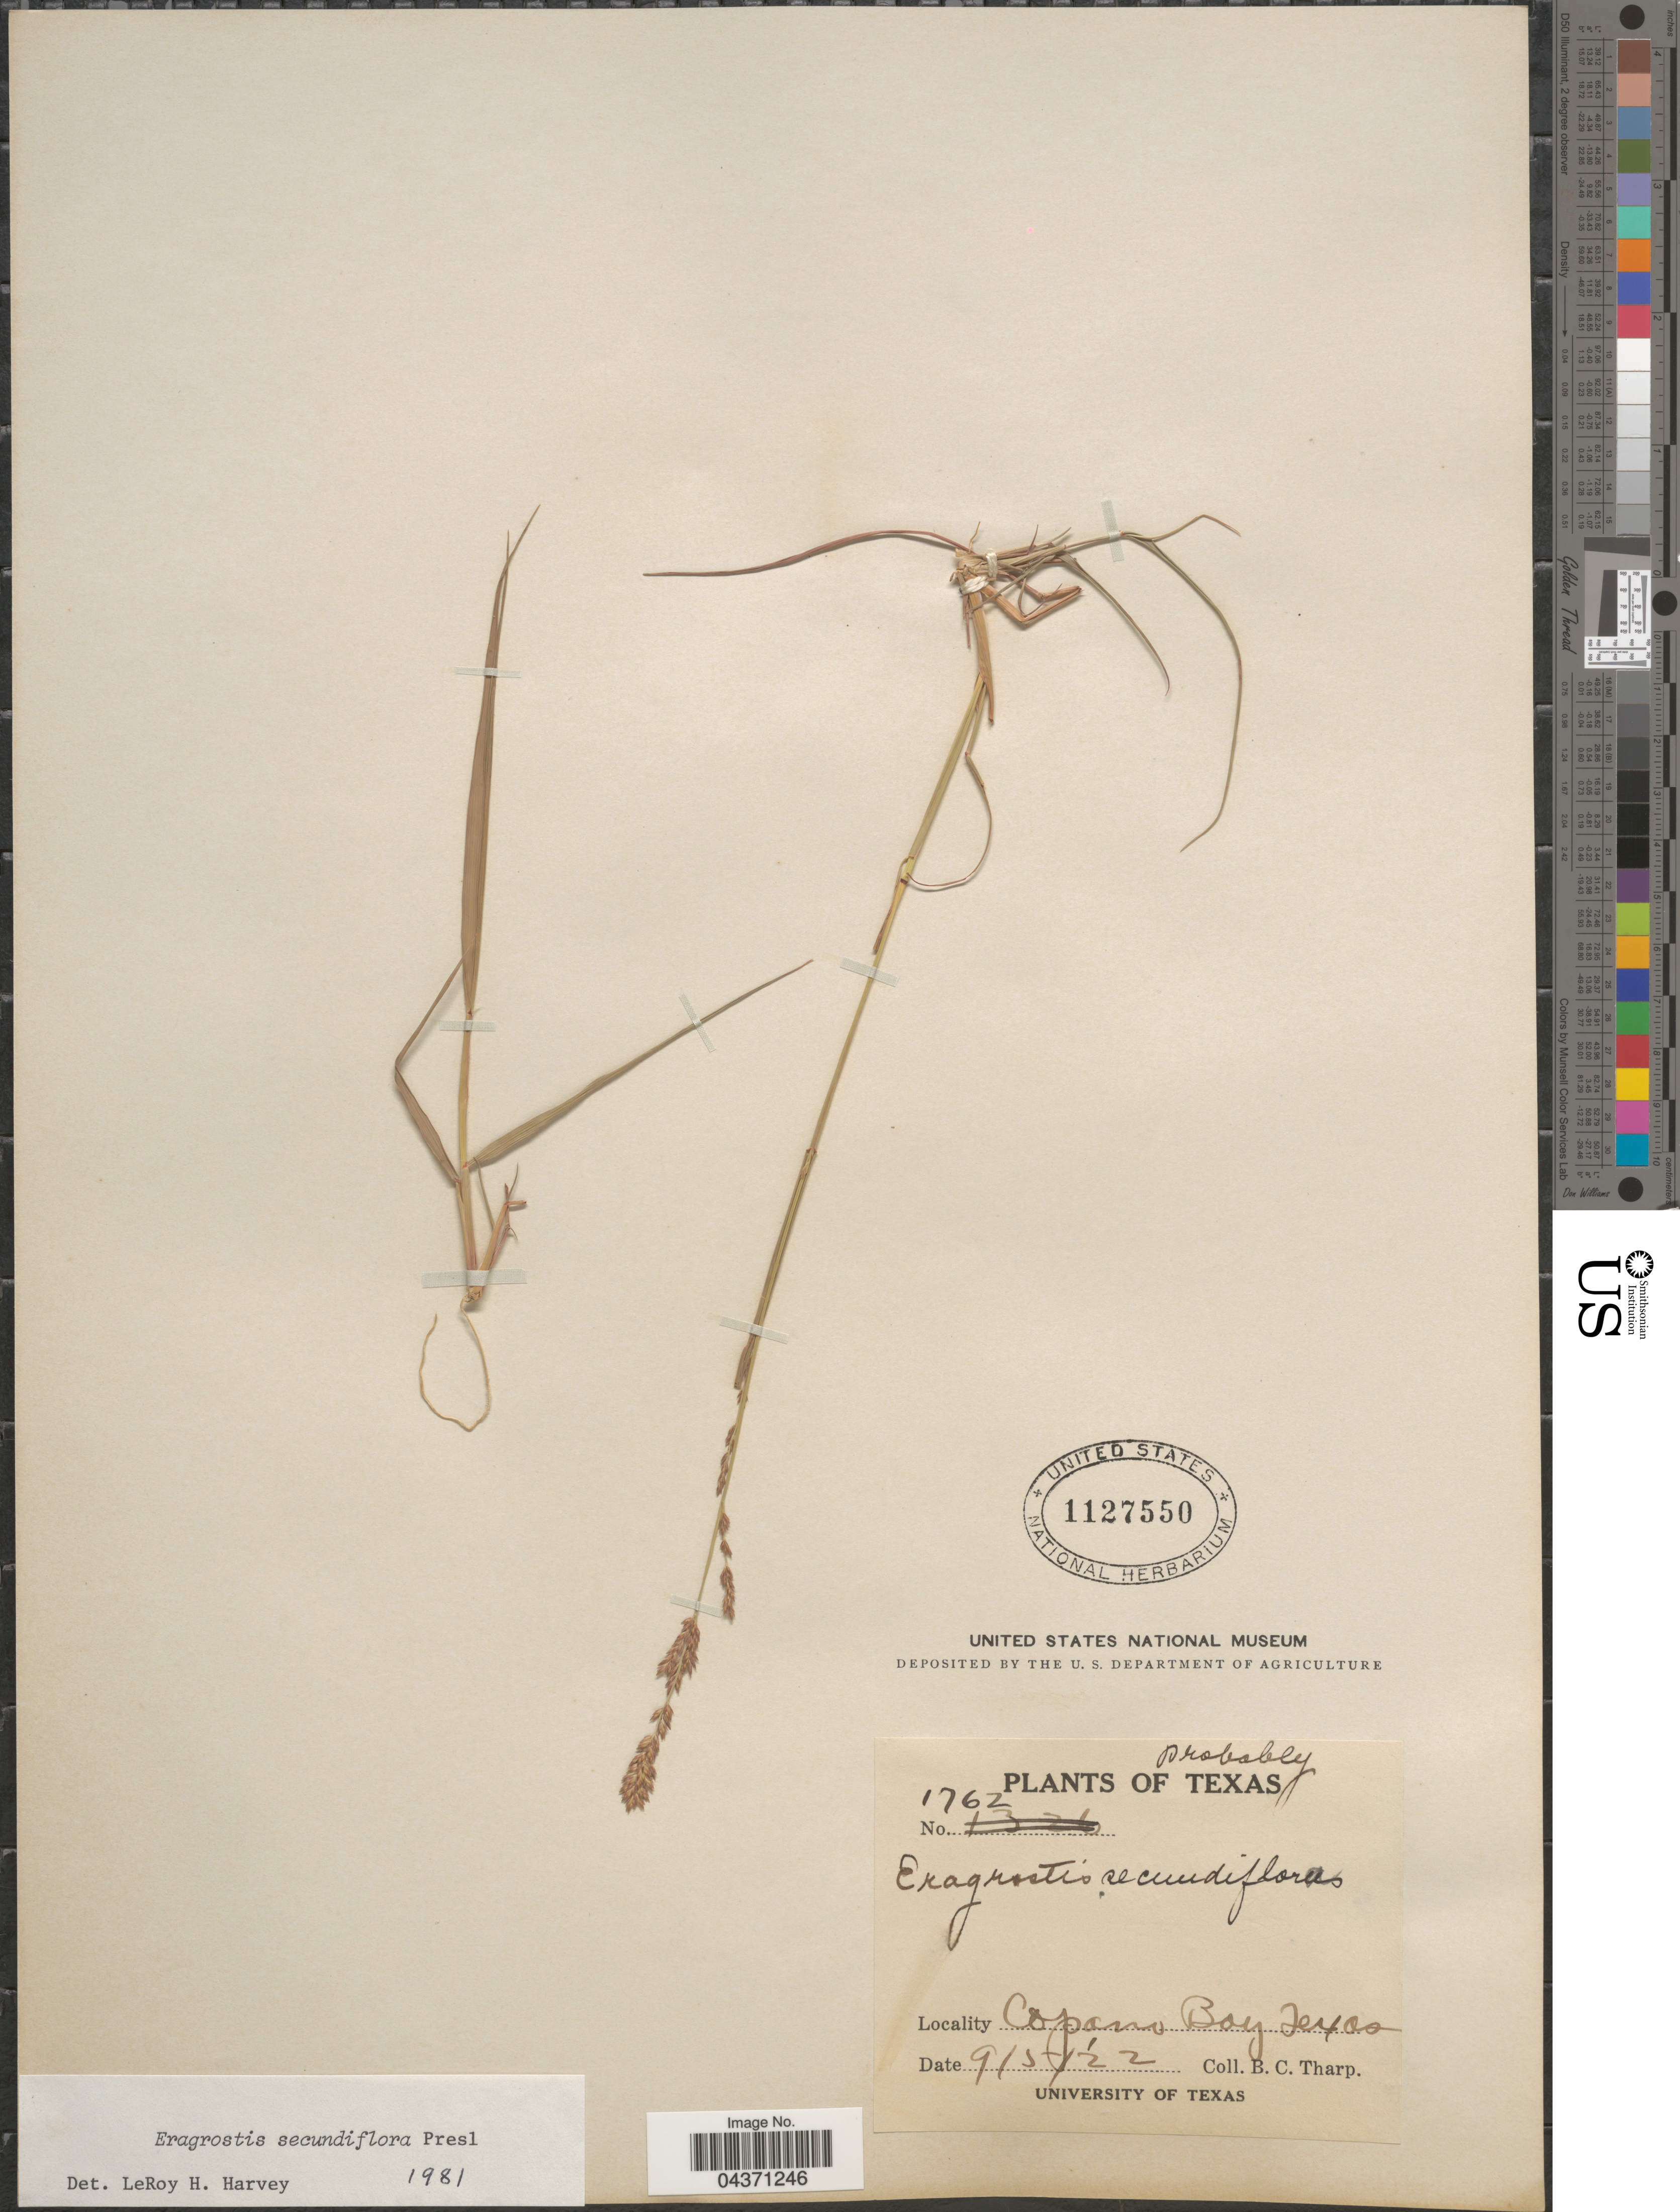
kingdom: Plantae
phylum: Tracheophyta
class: Liliopsida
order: Poales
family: Poaceae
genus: Eragrostis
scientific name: Eragrostis secundiflora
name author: J. Presl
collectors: B. C. Tharp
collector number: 1762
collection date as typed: Transcribed d/m/y: 5/9/22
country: United States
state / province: Texas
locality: Copano Bay.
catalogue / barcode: US 1127550